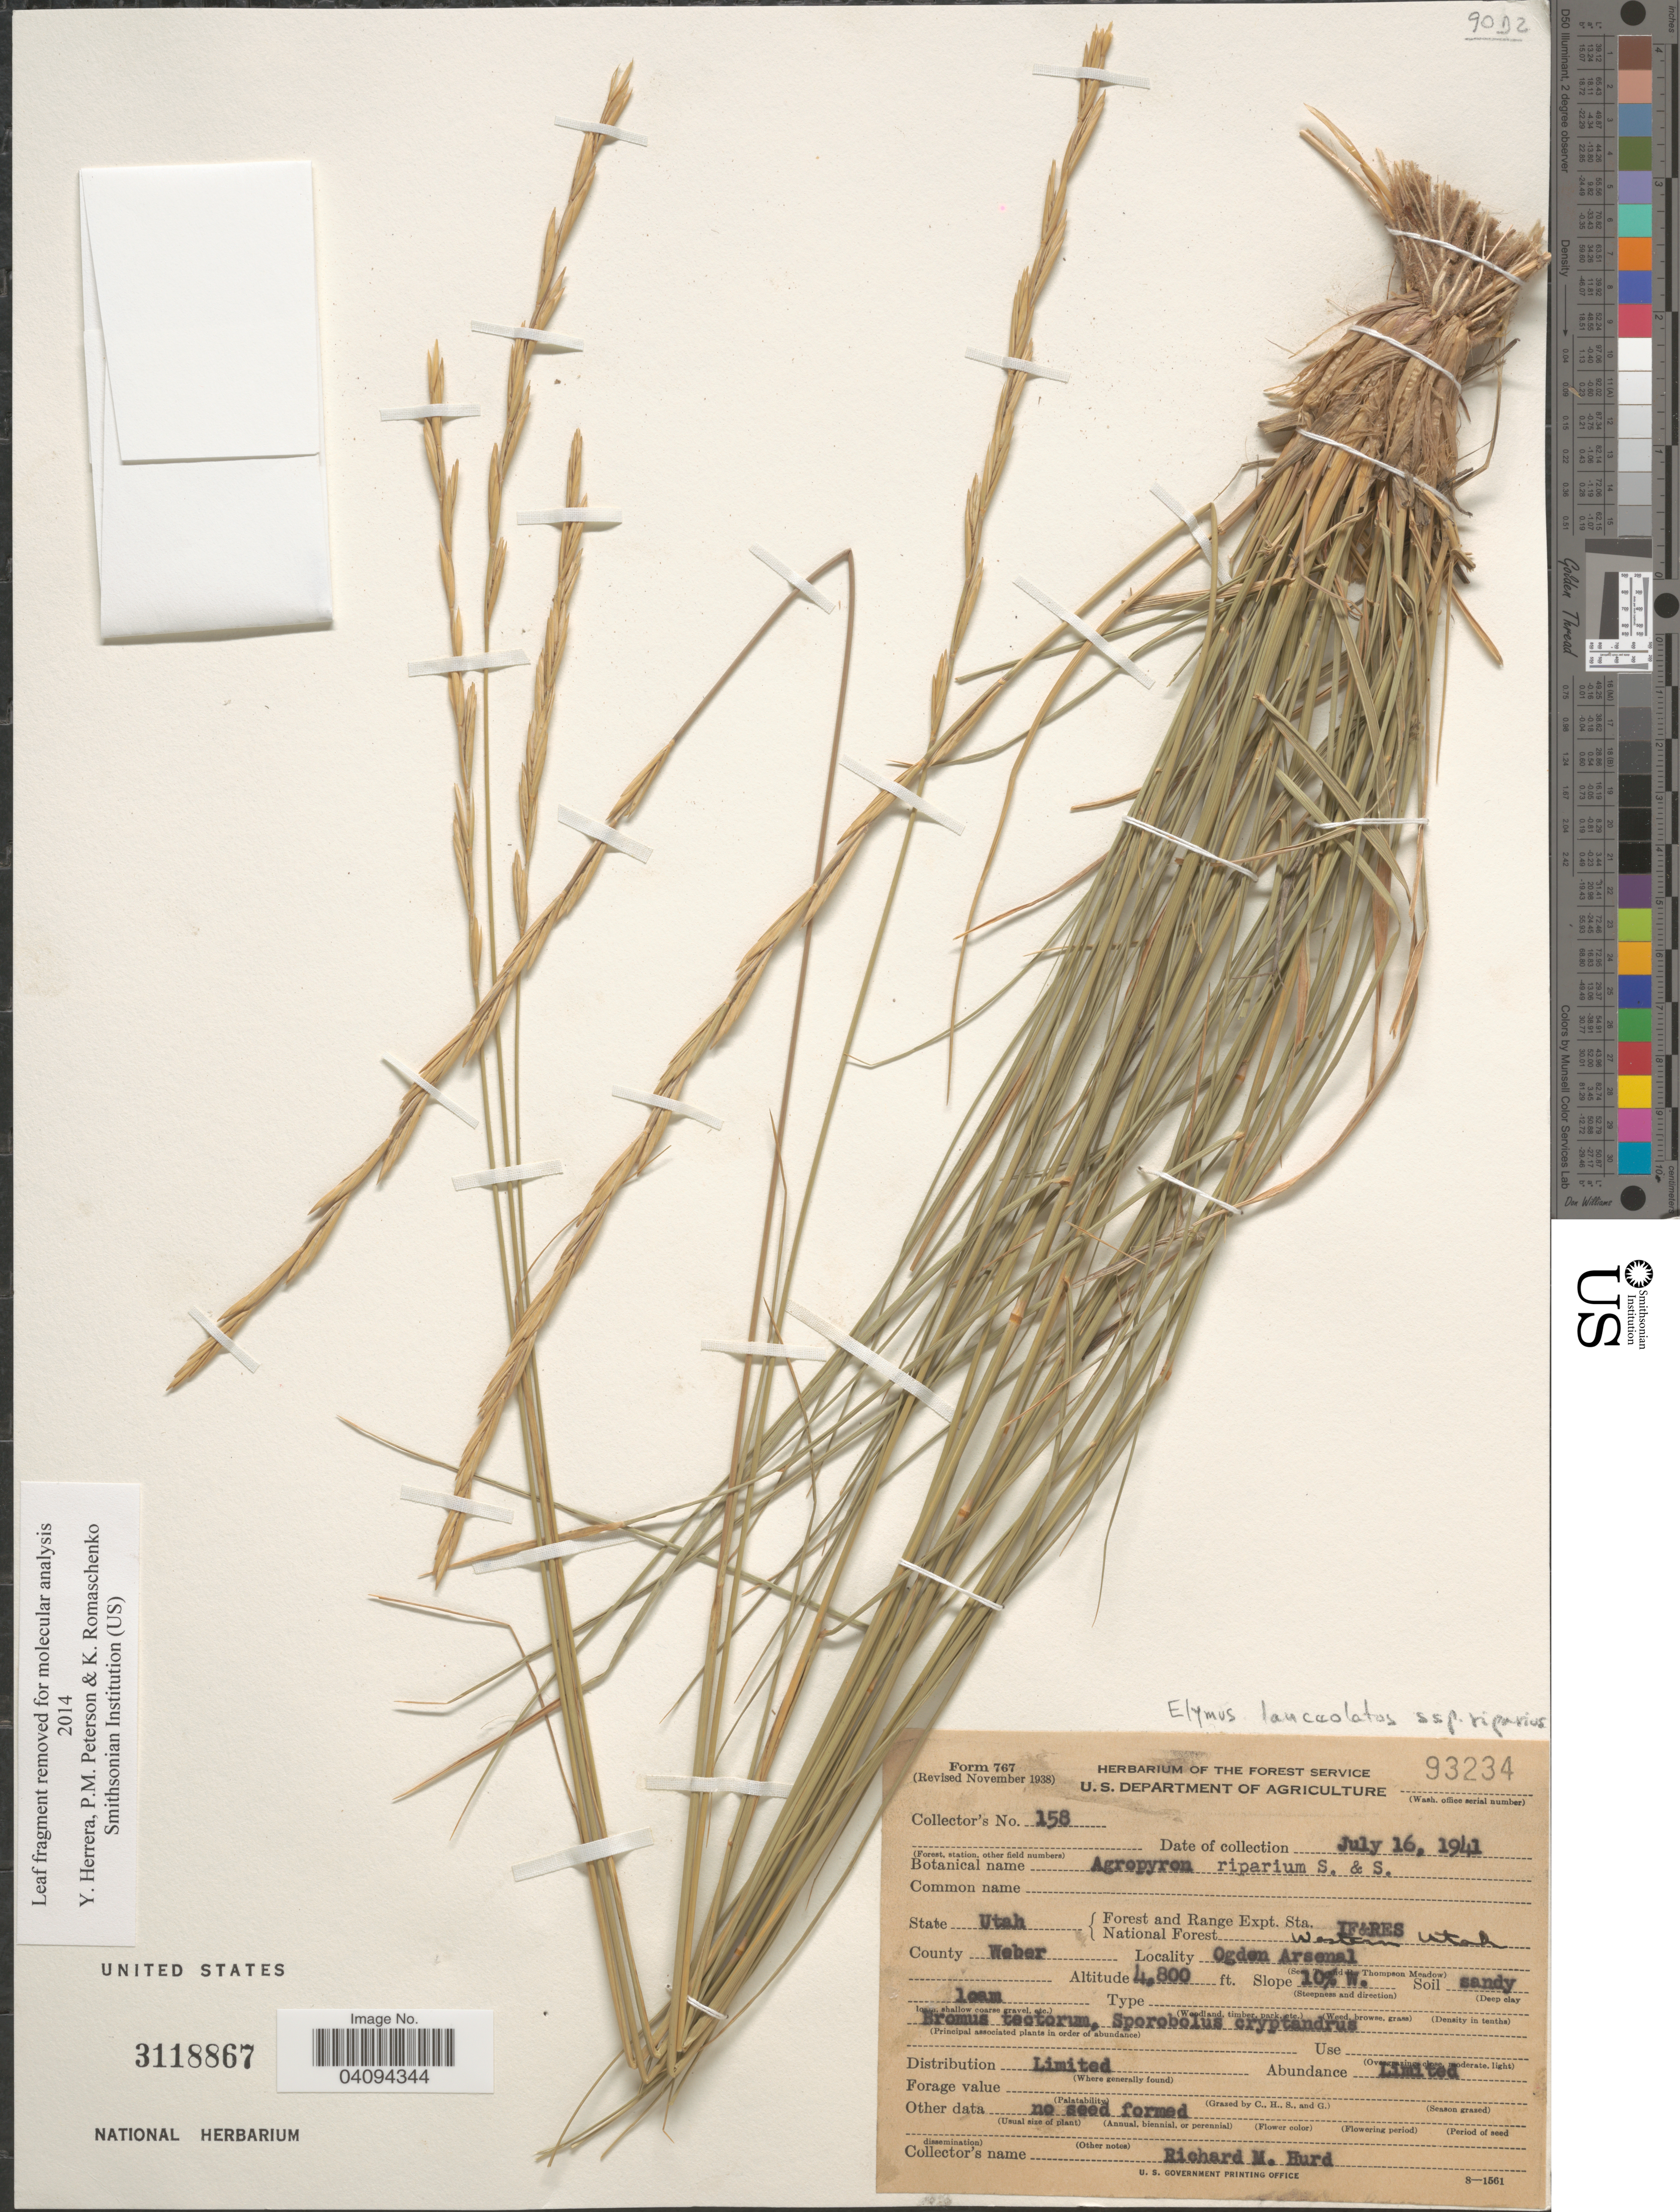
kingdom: Plantae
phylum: Tracheophyta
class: Liliopsida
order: Poales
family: Poaceae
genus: Elymus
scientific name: Elymus lanceolatus subsp. riparius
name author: (Scribn. & J.G. Sm.) Barkworth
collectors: R. Hurd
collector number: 158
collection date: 1941-07-16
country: United States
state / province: Utah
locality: Forest and Range Expt. Sta. National Forest IF&RES Western Utah. County Weber. Ogden Arsenal.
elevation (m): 1463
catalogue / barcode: US 3118867